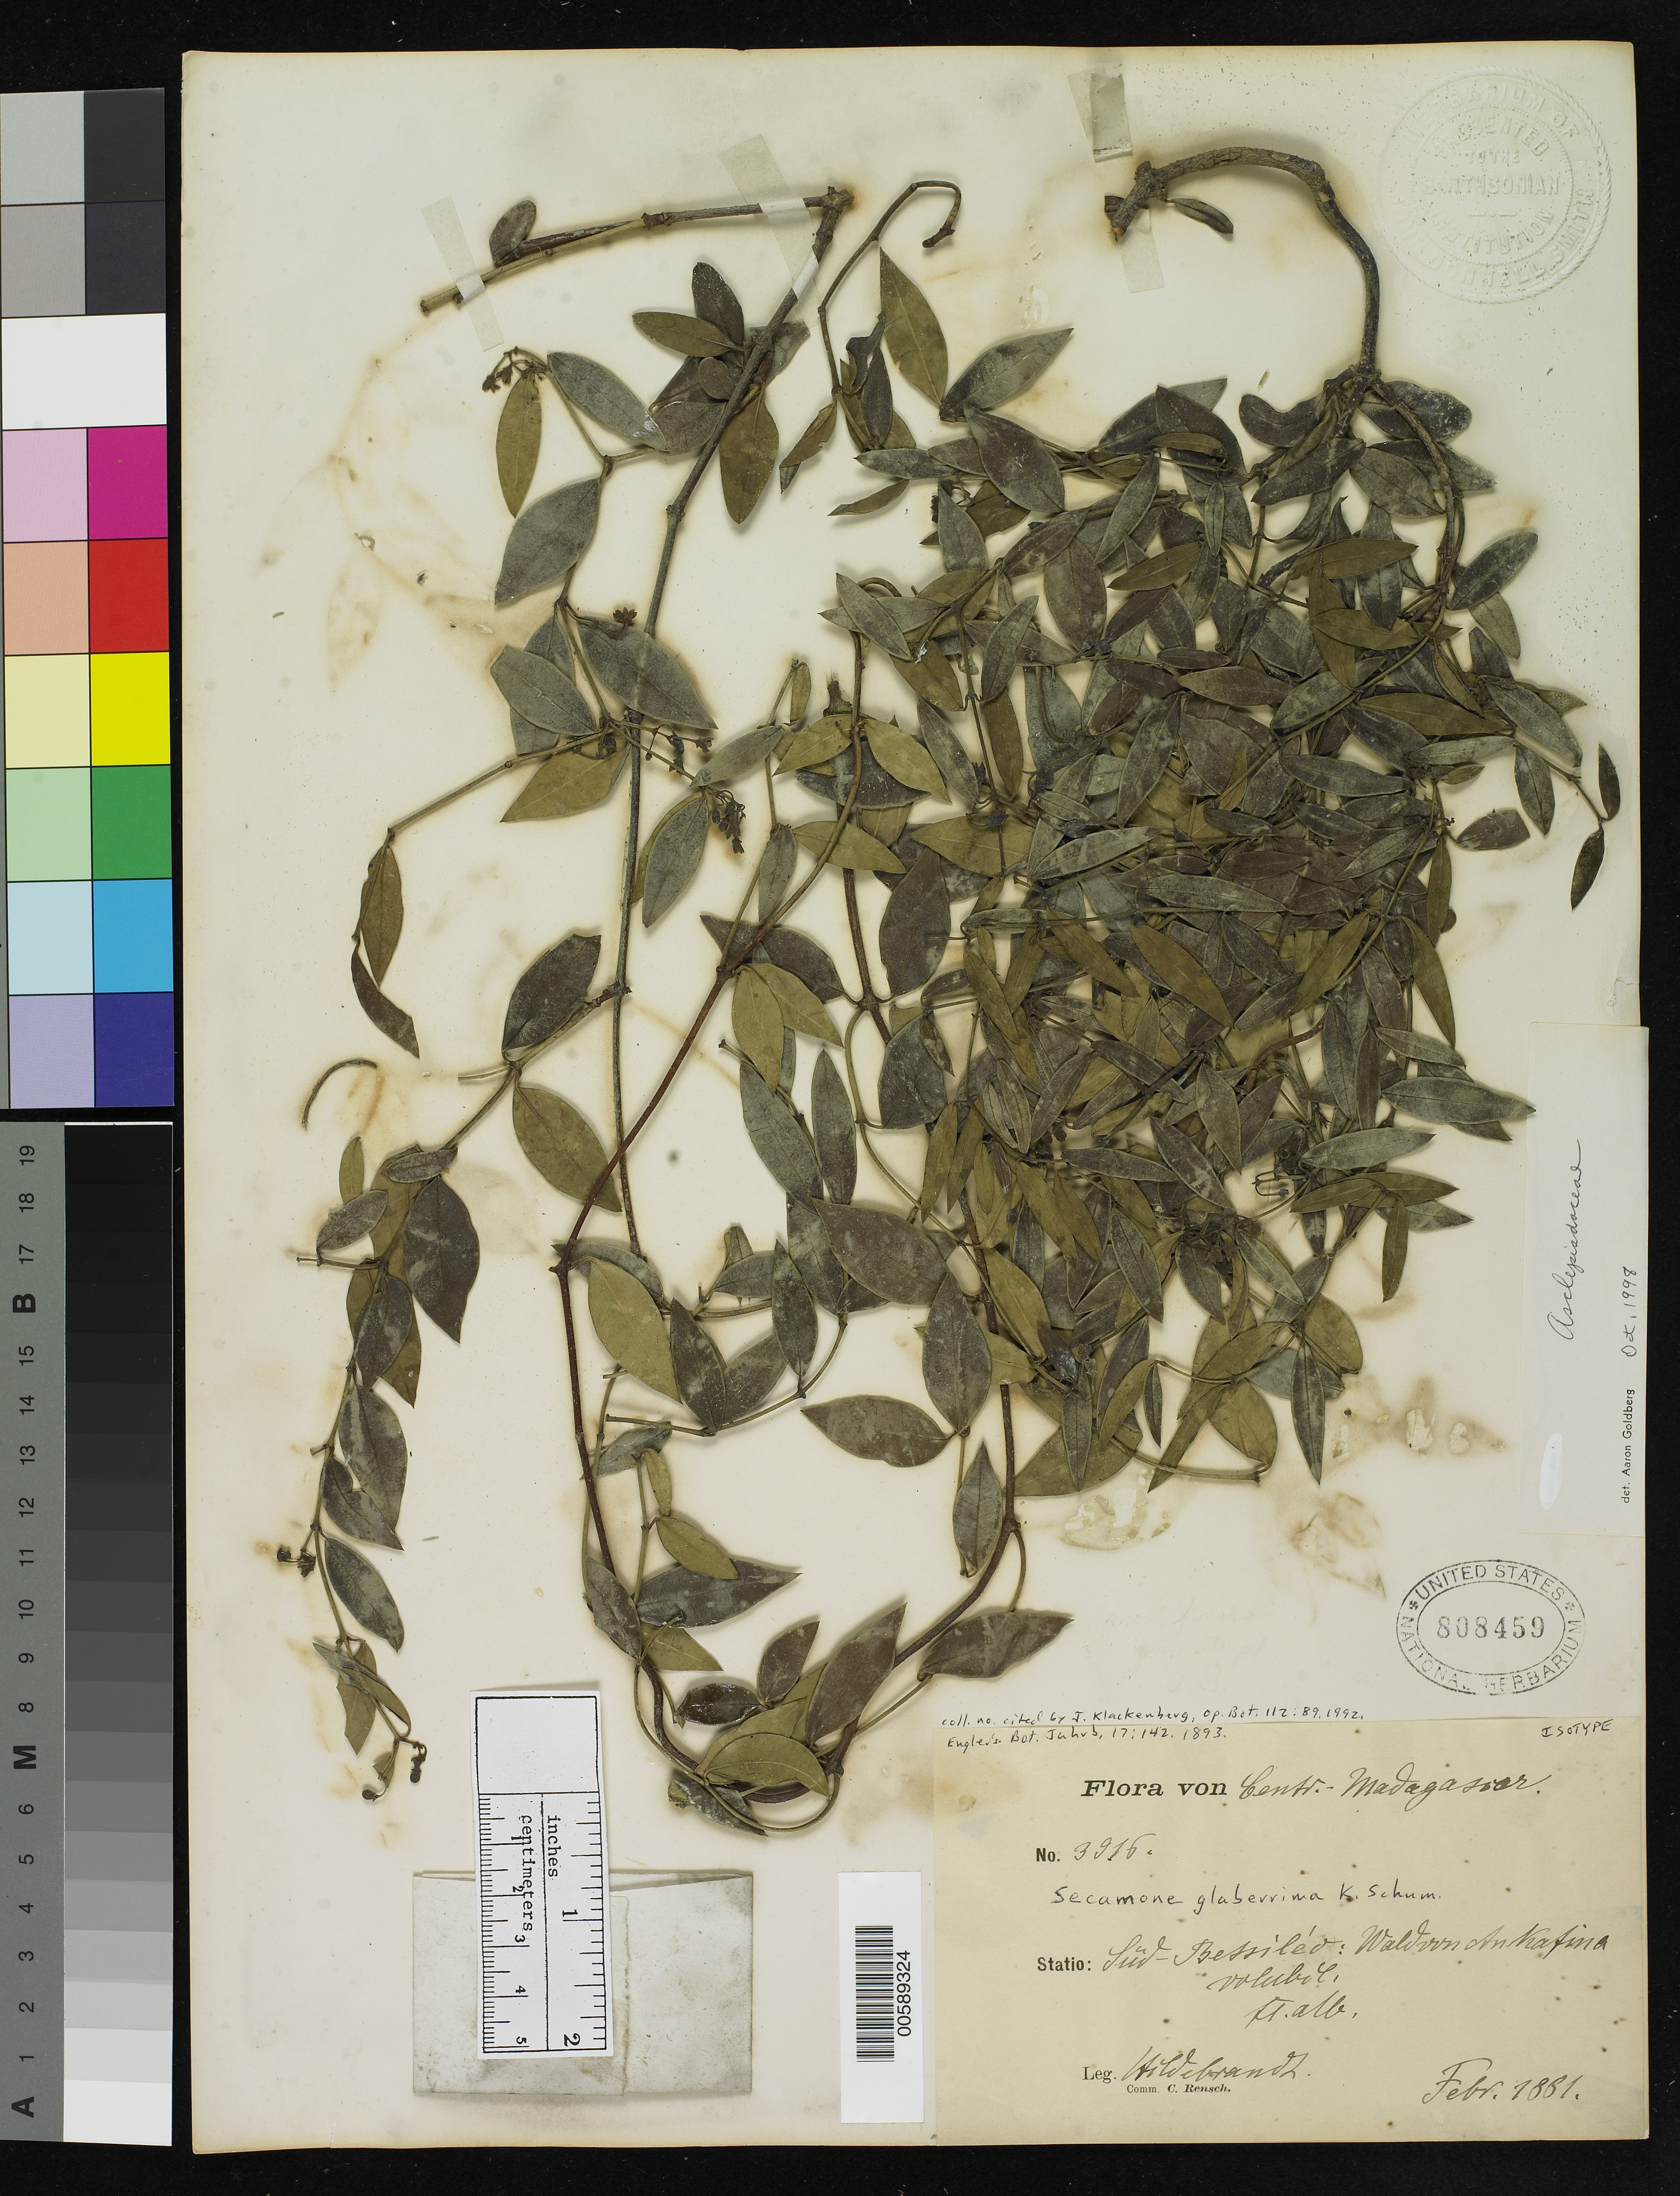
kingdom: Plantae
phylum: Tracheophyta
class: Magnoliopsida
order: Gentianales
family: Apocynaceae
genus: Secamone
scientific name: Secamone glaberrima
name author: K. Schum.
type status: Isotype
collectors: J. Hildebrandt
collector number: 3916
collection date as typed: Feb 1881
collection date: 1881-02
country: Madagascar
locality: Sus-betsileo, wald bei Ankafina.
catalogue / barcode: US 808459